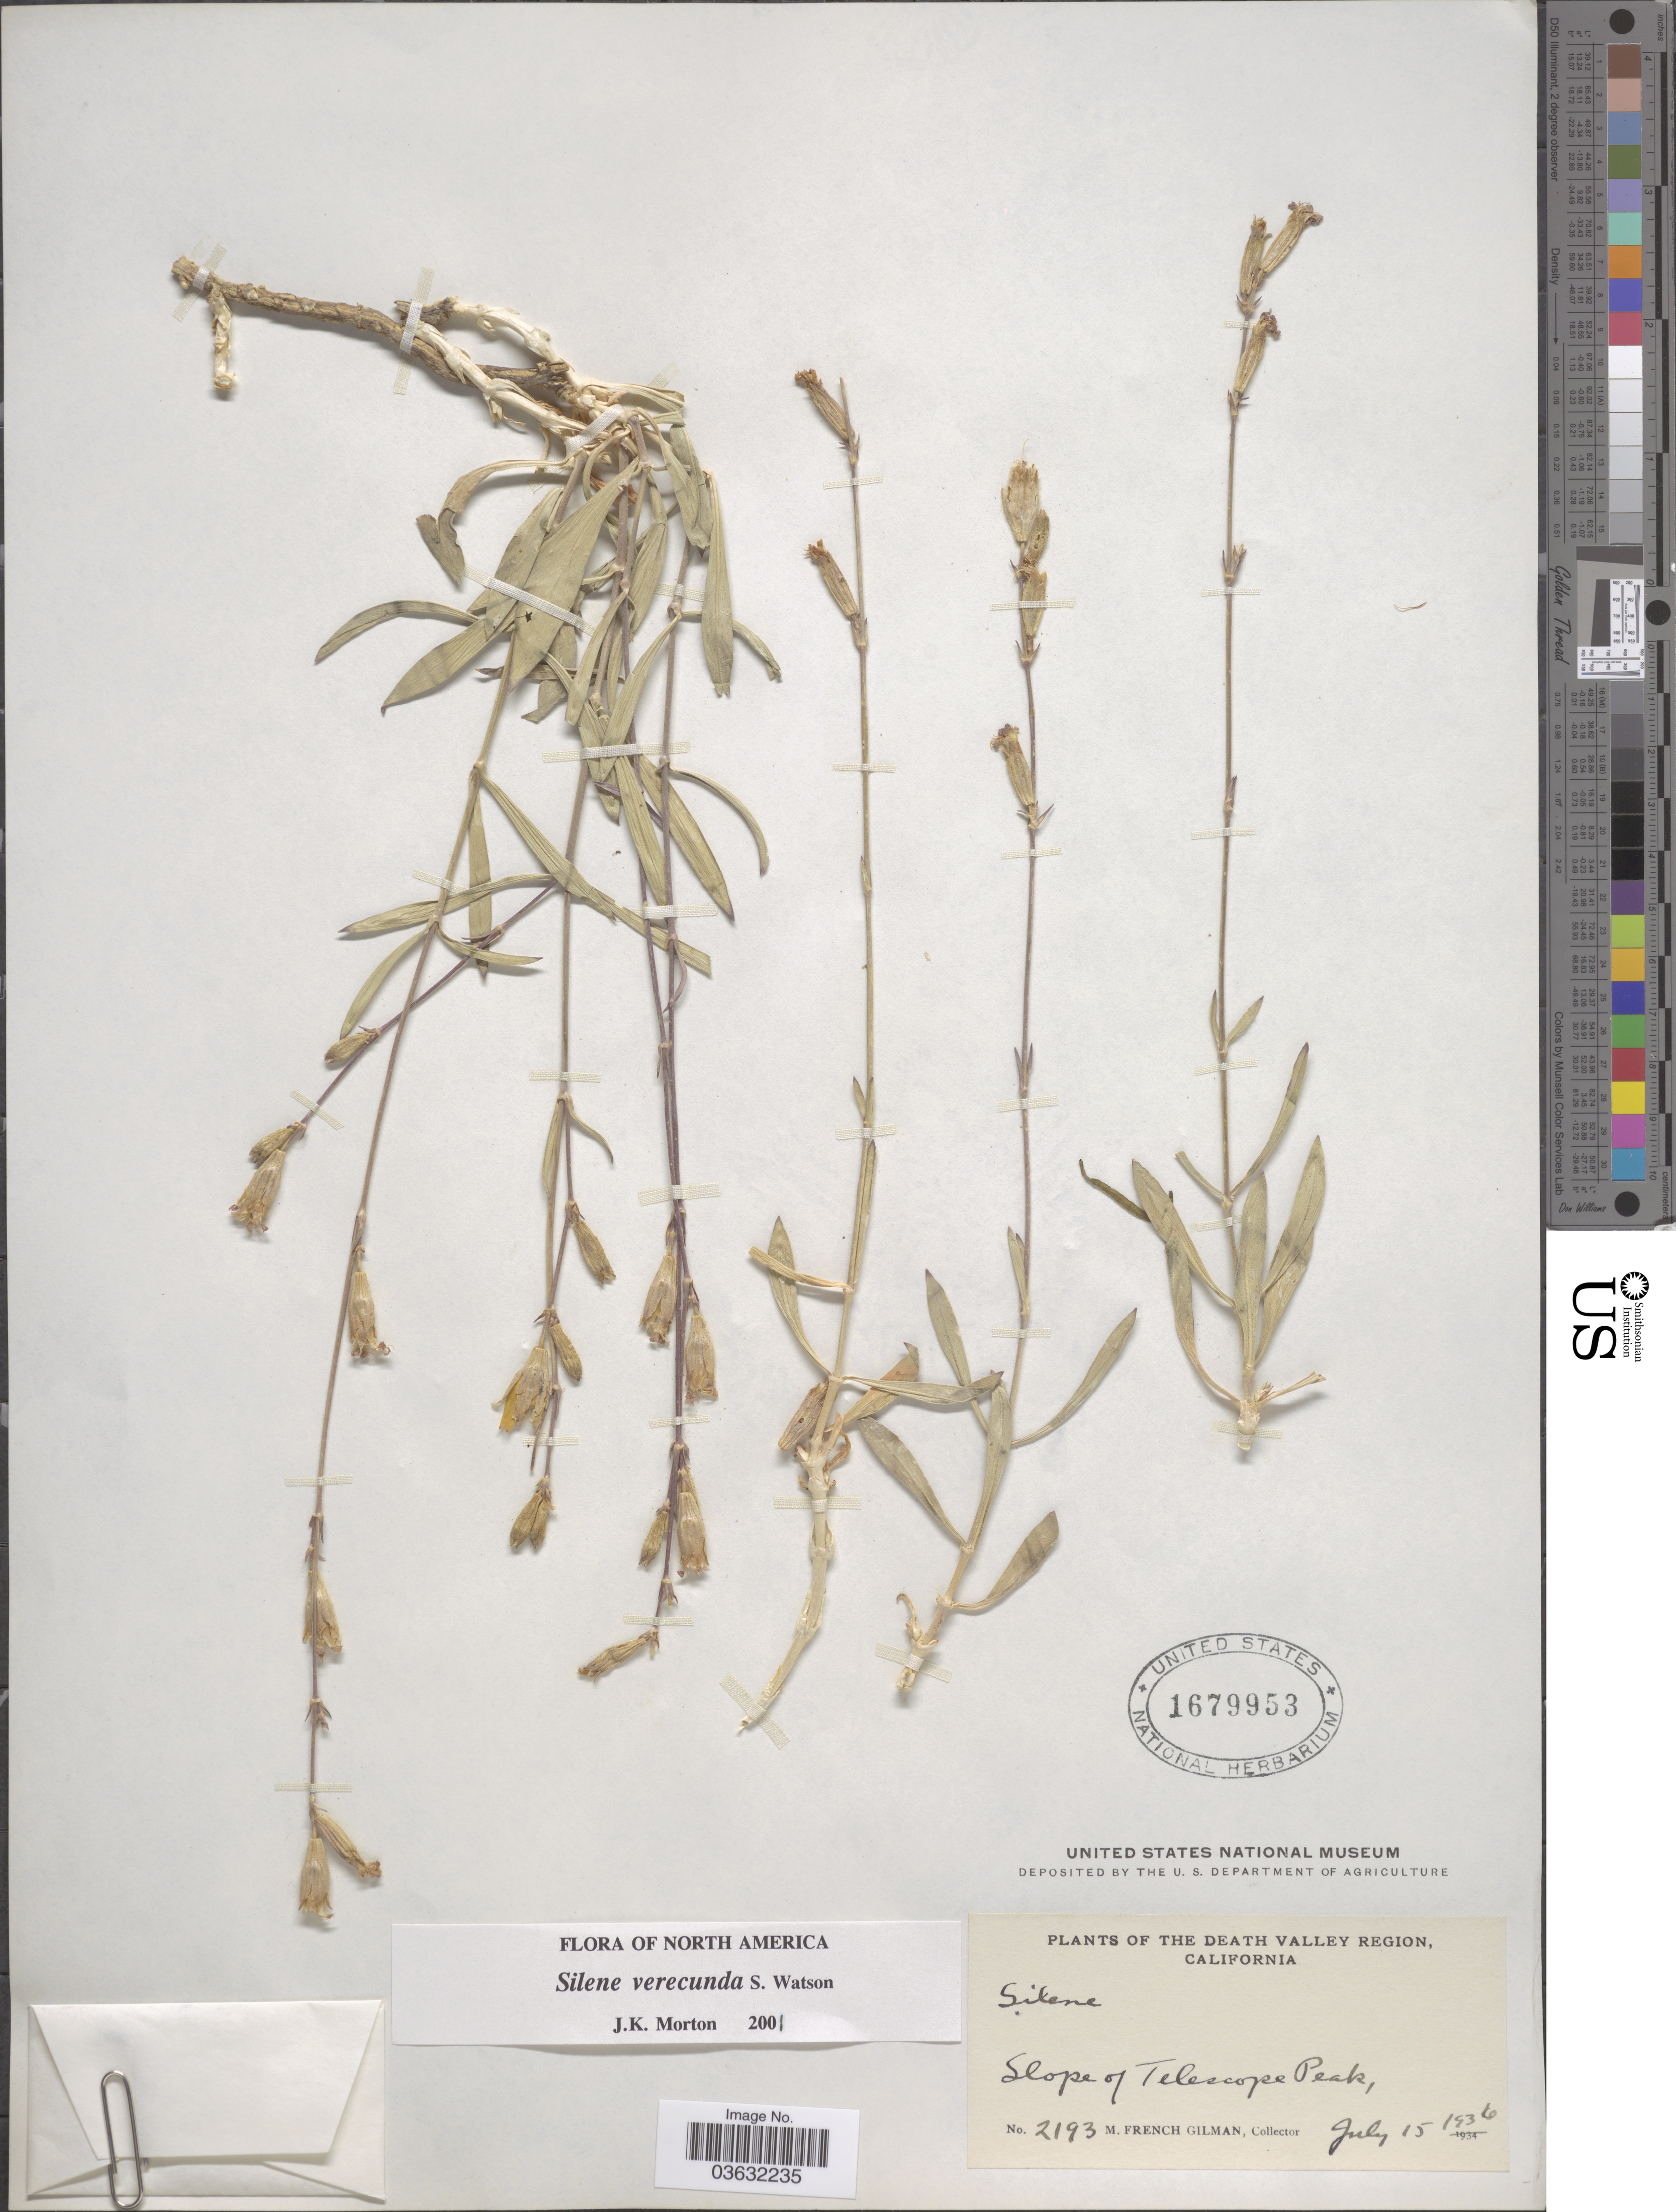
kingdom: Plantae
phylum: Tracheophyta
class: Magnoliopsida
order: Caryophyllales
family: Caryophyllaceae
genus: Silene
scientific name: Silene verecunda subsp. typica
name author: C.L. Hitchc. & Maguire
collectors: M. F. Gilman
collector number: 2193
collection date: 1936-07-15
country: United States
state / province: California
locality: The Death Valley Region. Slope of Telescope Peak.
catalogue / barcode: US 1679953